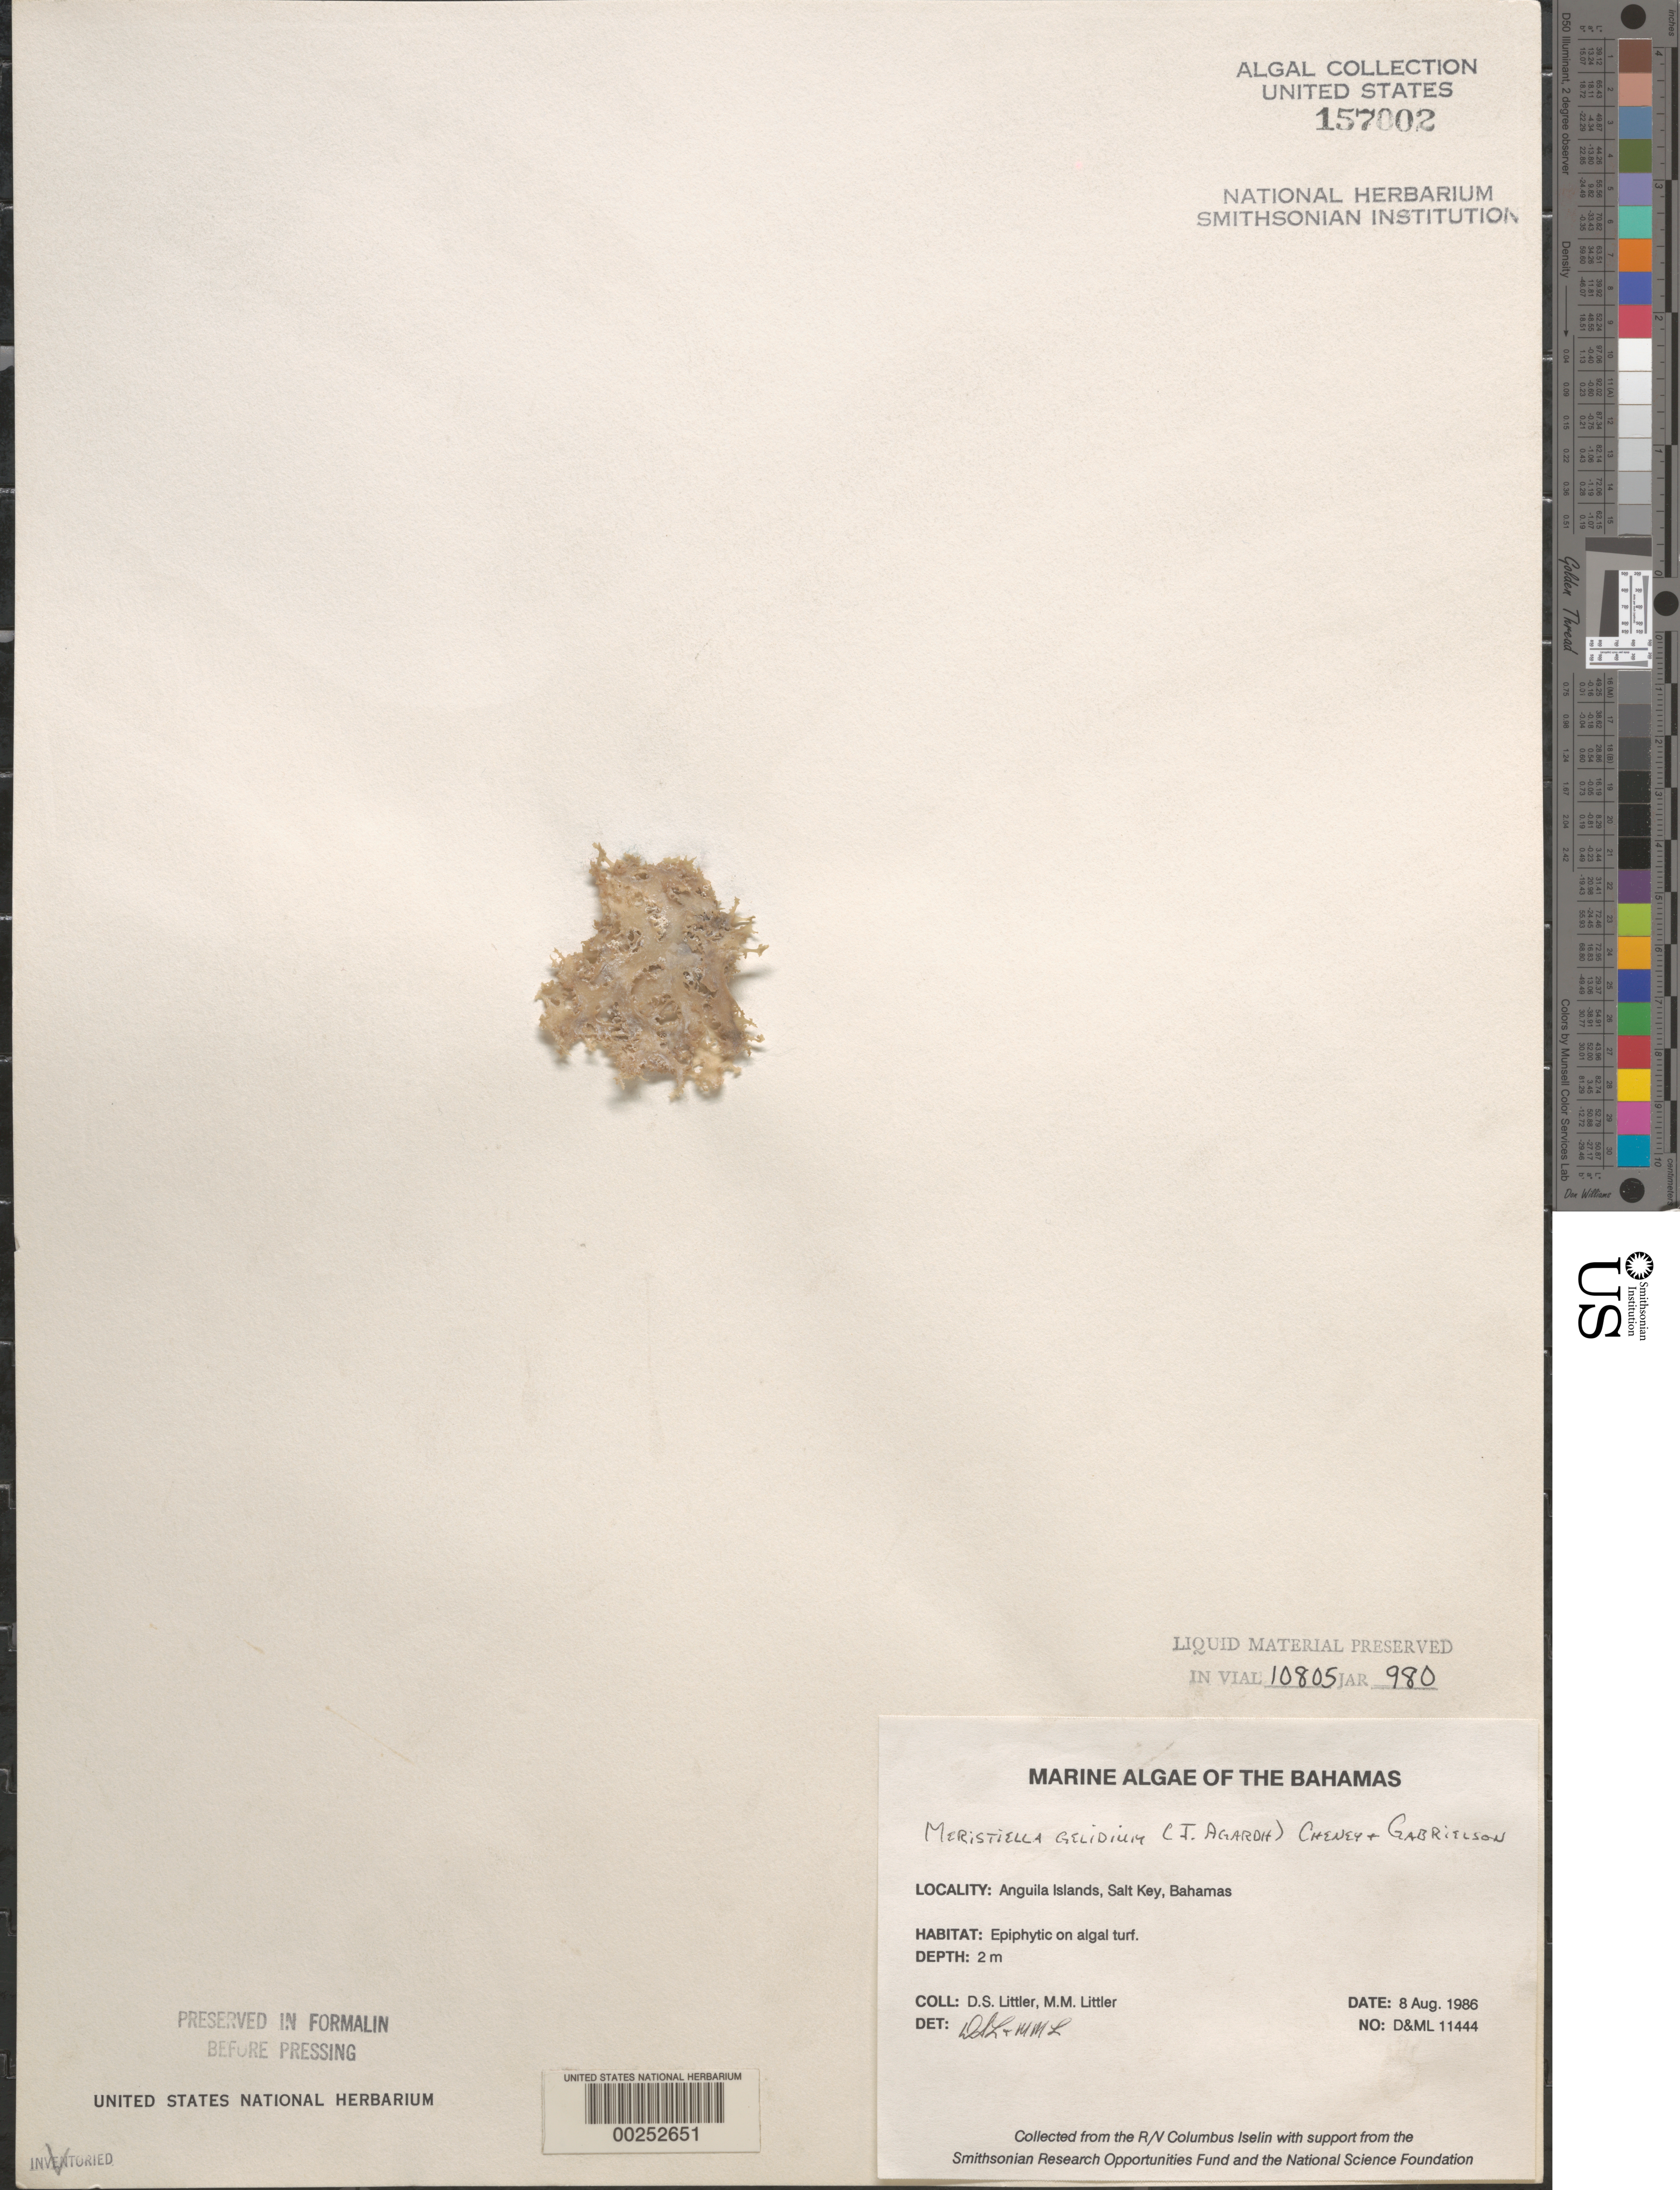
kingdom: Plantae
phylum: Rhodophyta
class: Florideophyceae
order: Gigartinales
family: Solieriaceae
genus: Meristotheca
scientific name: Meristotheca gelidium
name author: (J. Agardh) E.J. Faye & Masuda in E.J. Faye et al.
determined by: Algae name updating Project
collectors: D. S. Littler & M. M. Littler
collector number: D&ML 11444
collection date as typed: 08 Aug 1986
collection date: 1986-08-08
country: Bahamas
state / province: Bimini Banks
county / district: Bimini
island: Cay Sal (Salt Key)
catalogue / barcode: US 157002